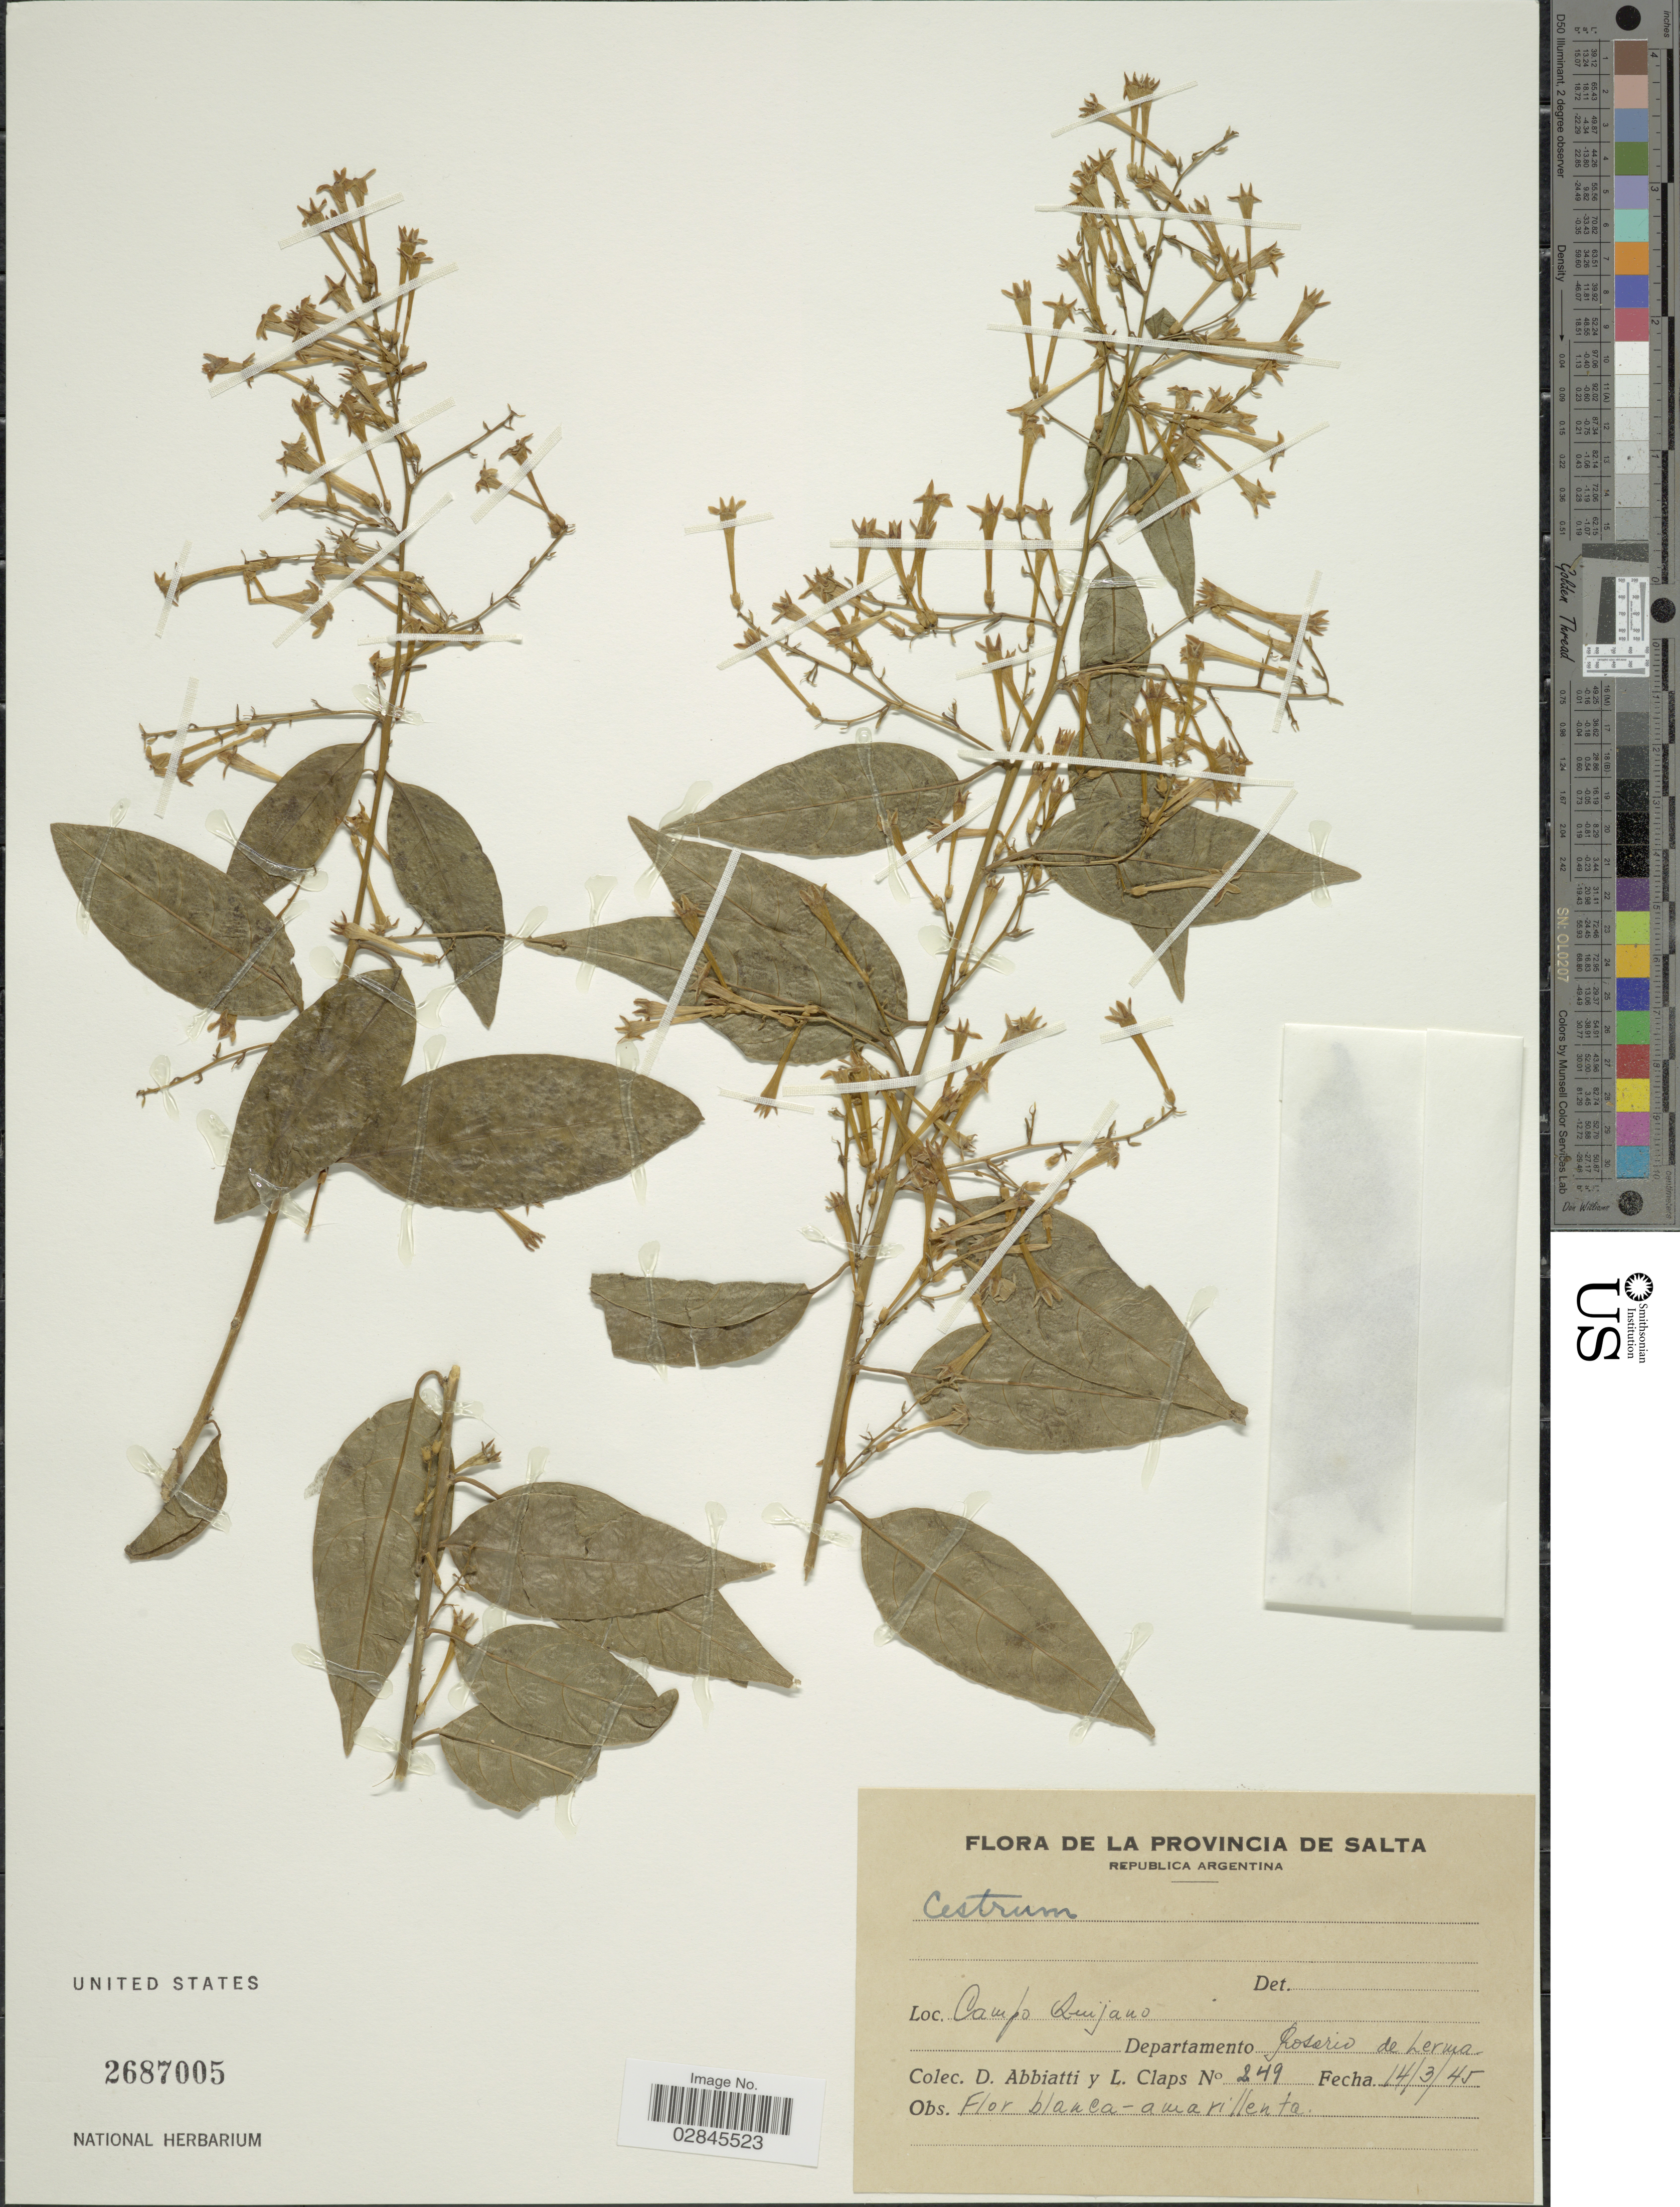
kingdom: Plantae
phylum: Tracheophyta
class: Magnoliopsida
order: Solanales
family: Solanaceae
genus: Cestrum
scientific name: Cestrum sp.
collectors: D. Abbiatti & L. Claps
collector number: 249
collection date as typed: Transcribed d/m/y: 14/3/45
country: Argentina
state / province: Salta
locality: Campo Quijano, Departamento Rosario de Lerma.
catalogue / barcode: US 2687005